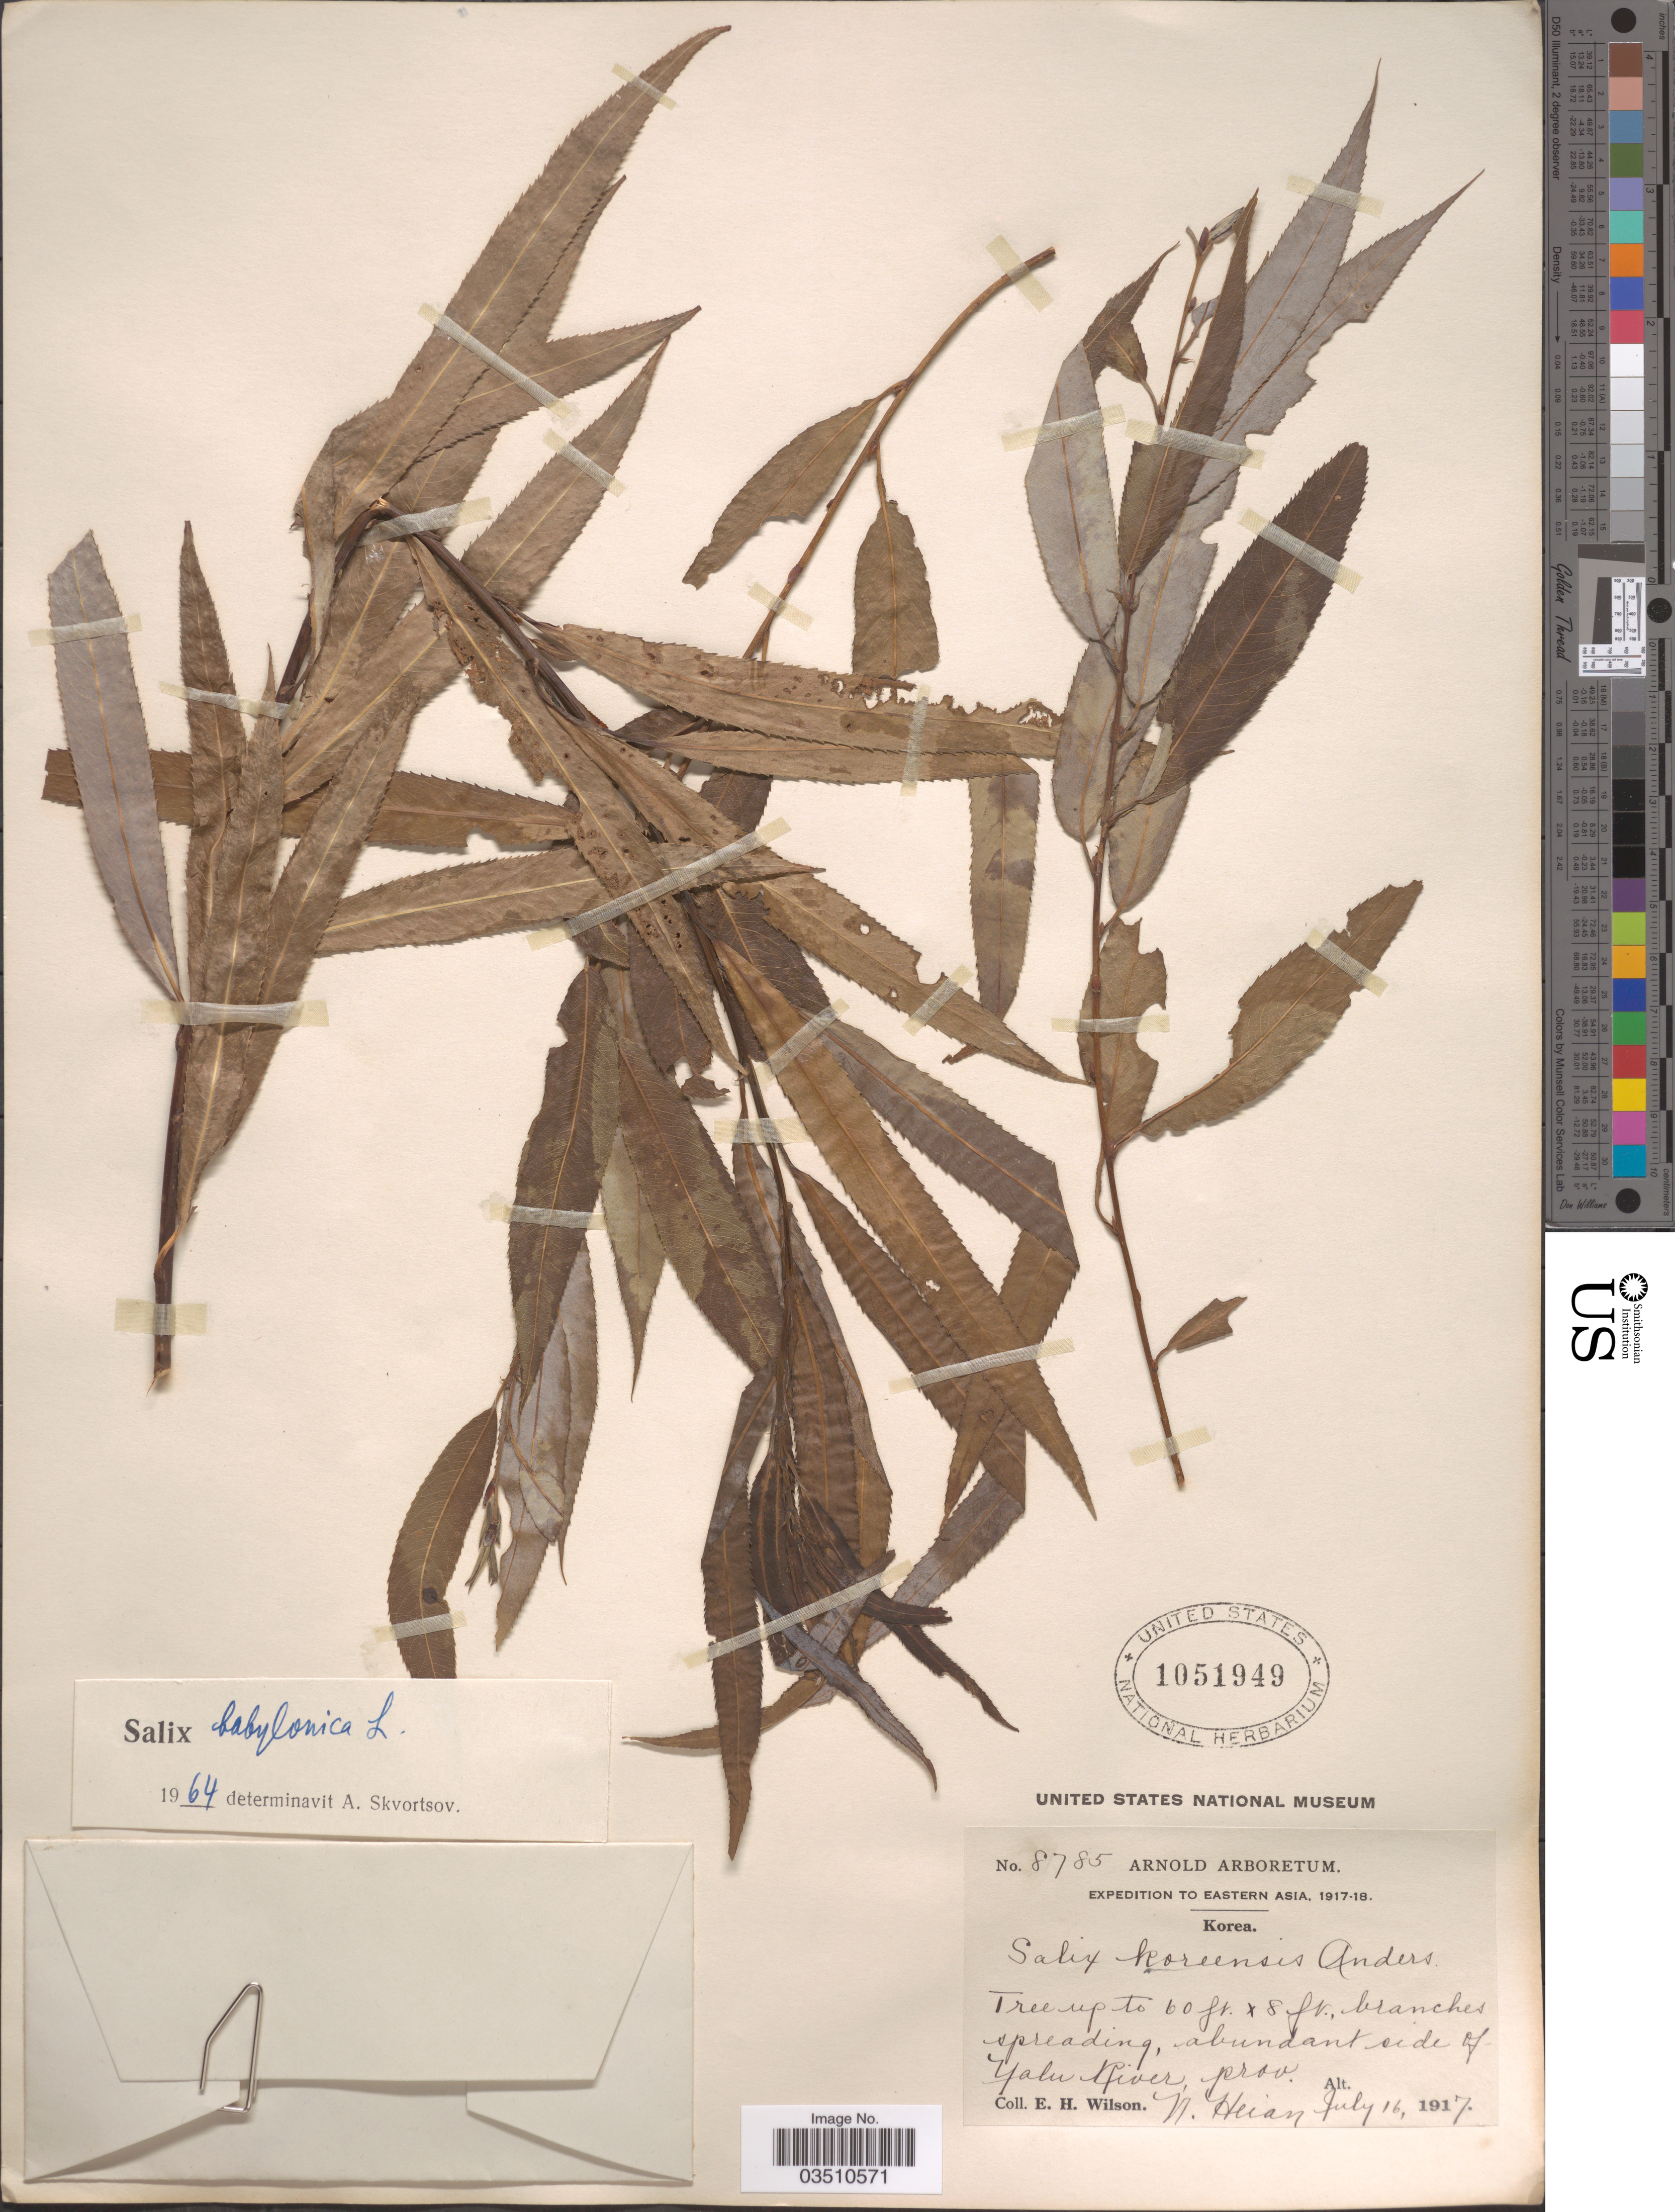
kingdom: Plantae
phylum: Tracheophyta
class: Magnoliopsida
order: Malpighiales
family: Salicaceae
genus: Salix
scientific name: Salix babylonica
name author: L.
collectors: E. Wilson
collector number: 8785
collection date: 1917-07-16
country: North Korea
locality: Side of Yalu River, prov. N. Heian.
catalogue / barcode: US 1051949